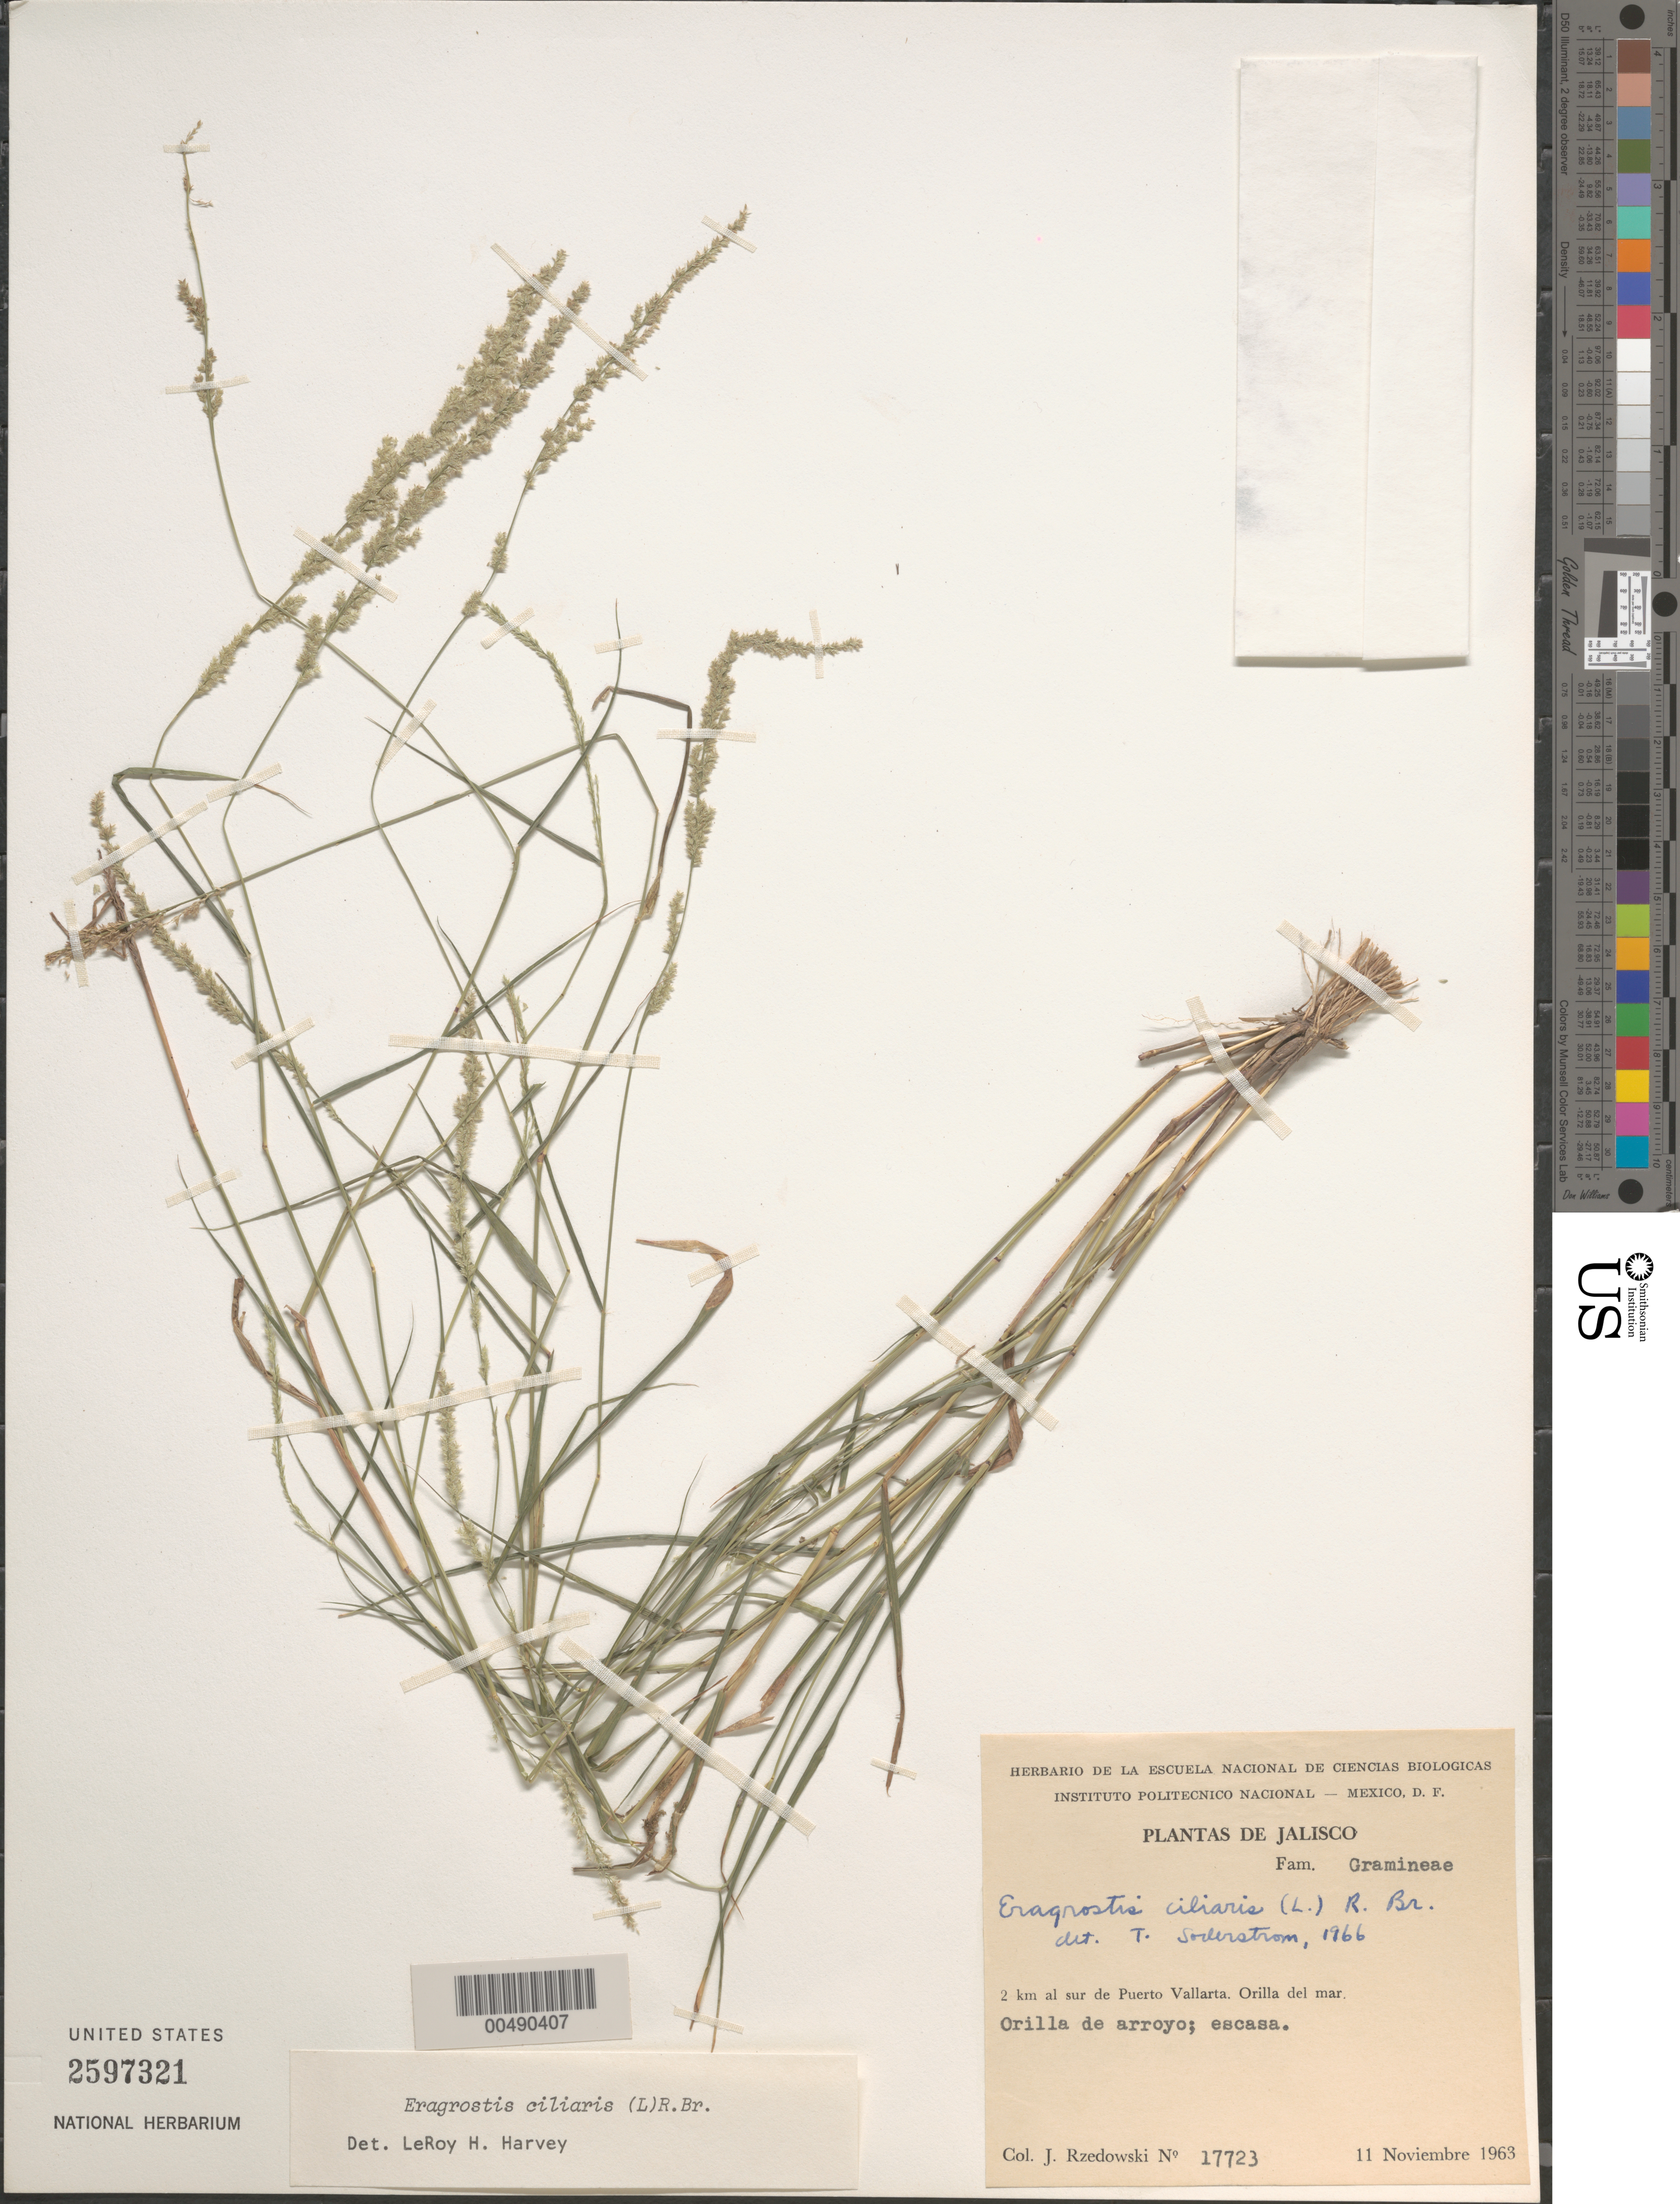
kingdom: Plantae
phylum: Tracheophyta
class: Liliopsida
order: Poales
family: Poaceae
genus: Eragrostis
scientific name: Eragrostis ciliaris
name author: (L.) R. Br.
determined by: Harvey, L. H.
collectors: J. Rzedowski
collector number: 17723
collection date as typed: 11 Nov 1963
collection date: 1963-11-11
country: Mexico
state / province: Jalisco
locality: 2 km S of Puerto Vallarta, edge of sea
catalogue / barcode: US 2597321